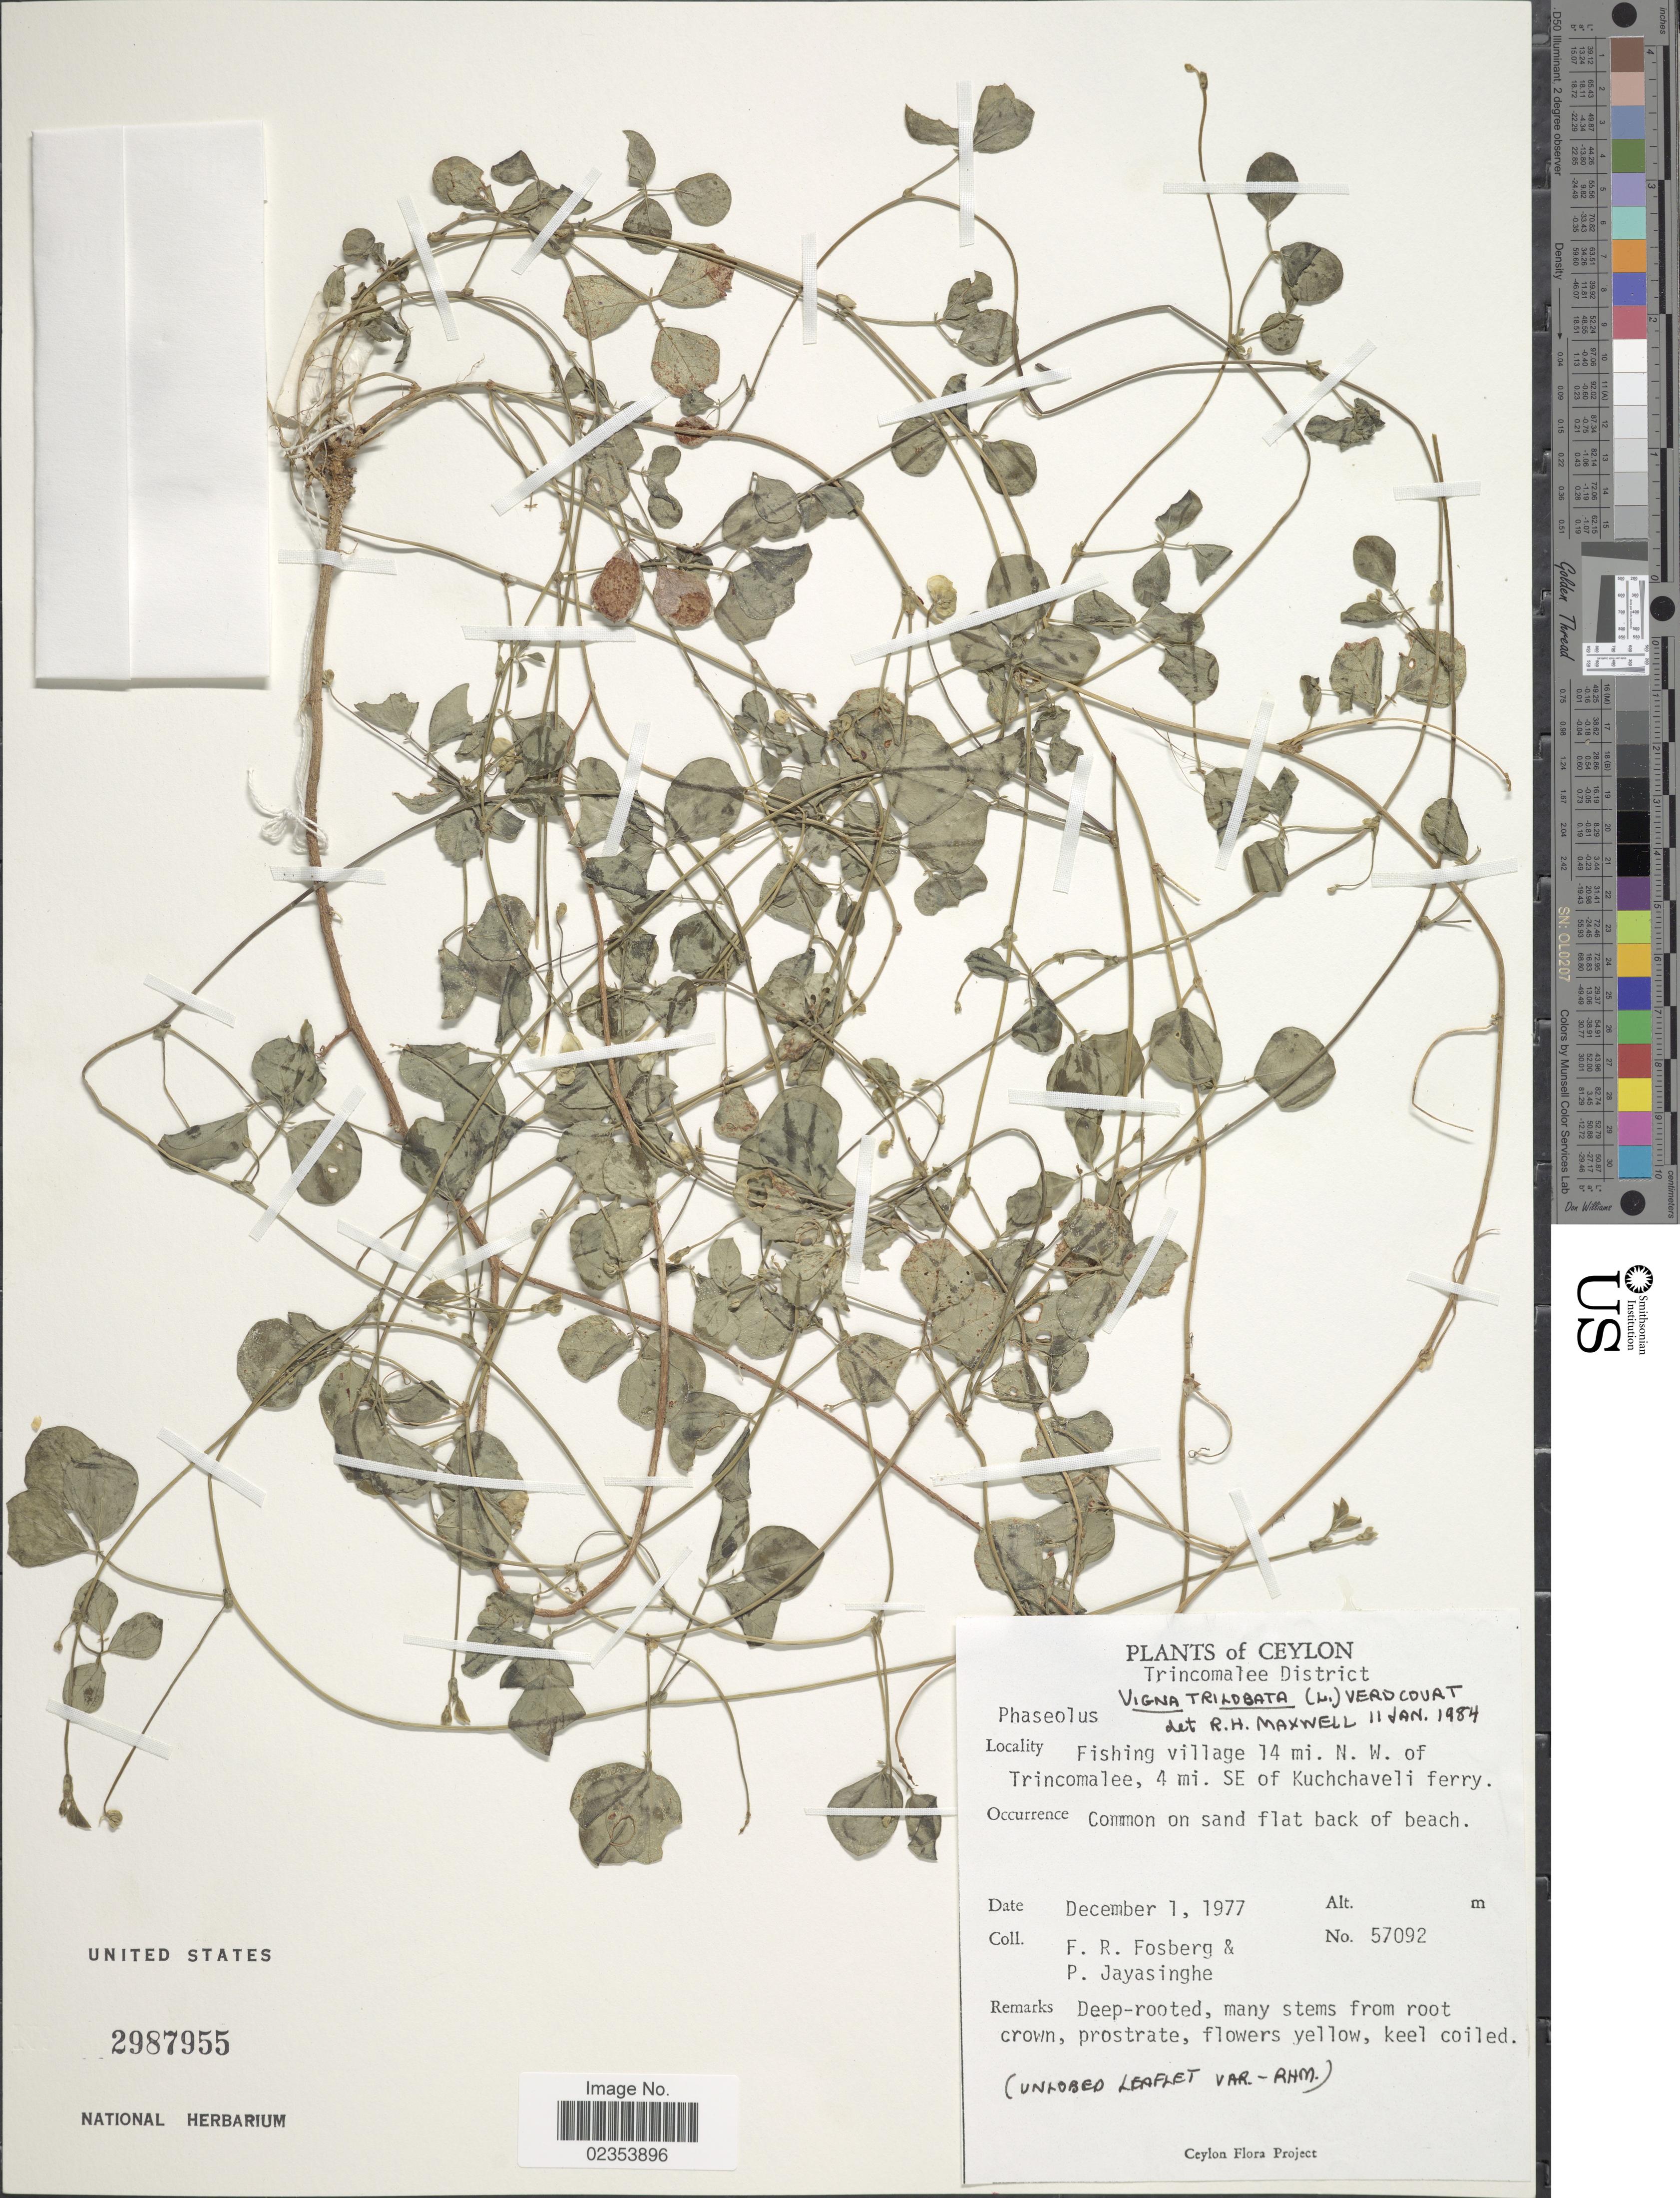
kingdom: Plantae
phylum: Tracheophyta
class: Magnoliopsida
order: Fabales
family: Fabaceae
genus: Vigna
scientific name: Vigna trilobata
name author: (L.) Verdc.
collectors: F. R. Fosberg & P. Jayasinghe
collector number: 57092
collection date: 1977-12-01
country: Sri Lanka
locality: Ceylon. Fishing village 14 mi. N. W. of Trincomalee, 4 mi. SE of Kuchchaveli ferry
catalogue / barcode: US 2987955